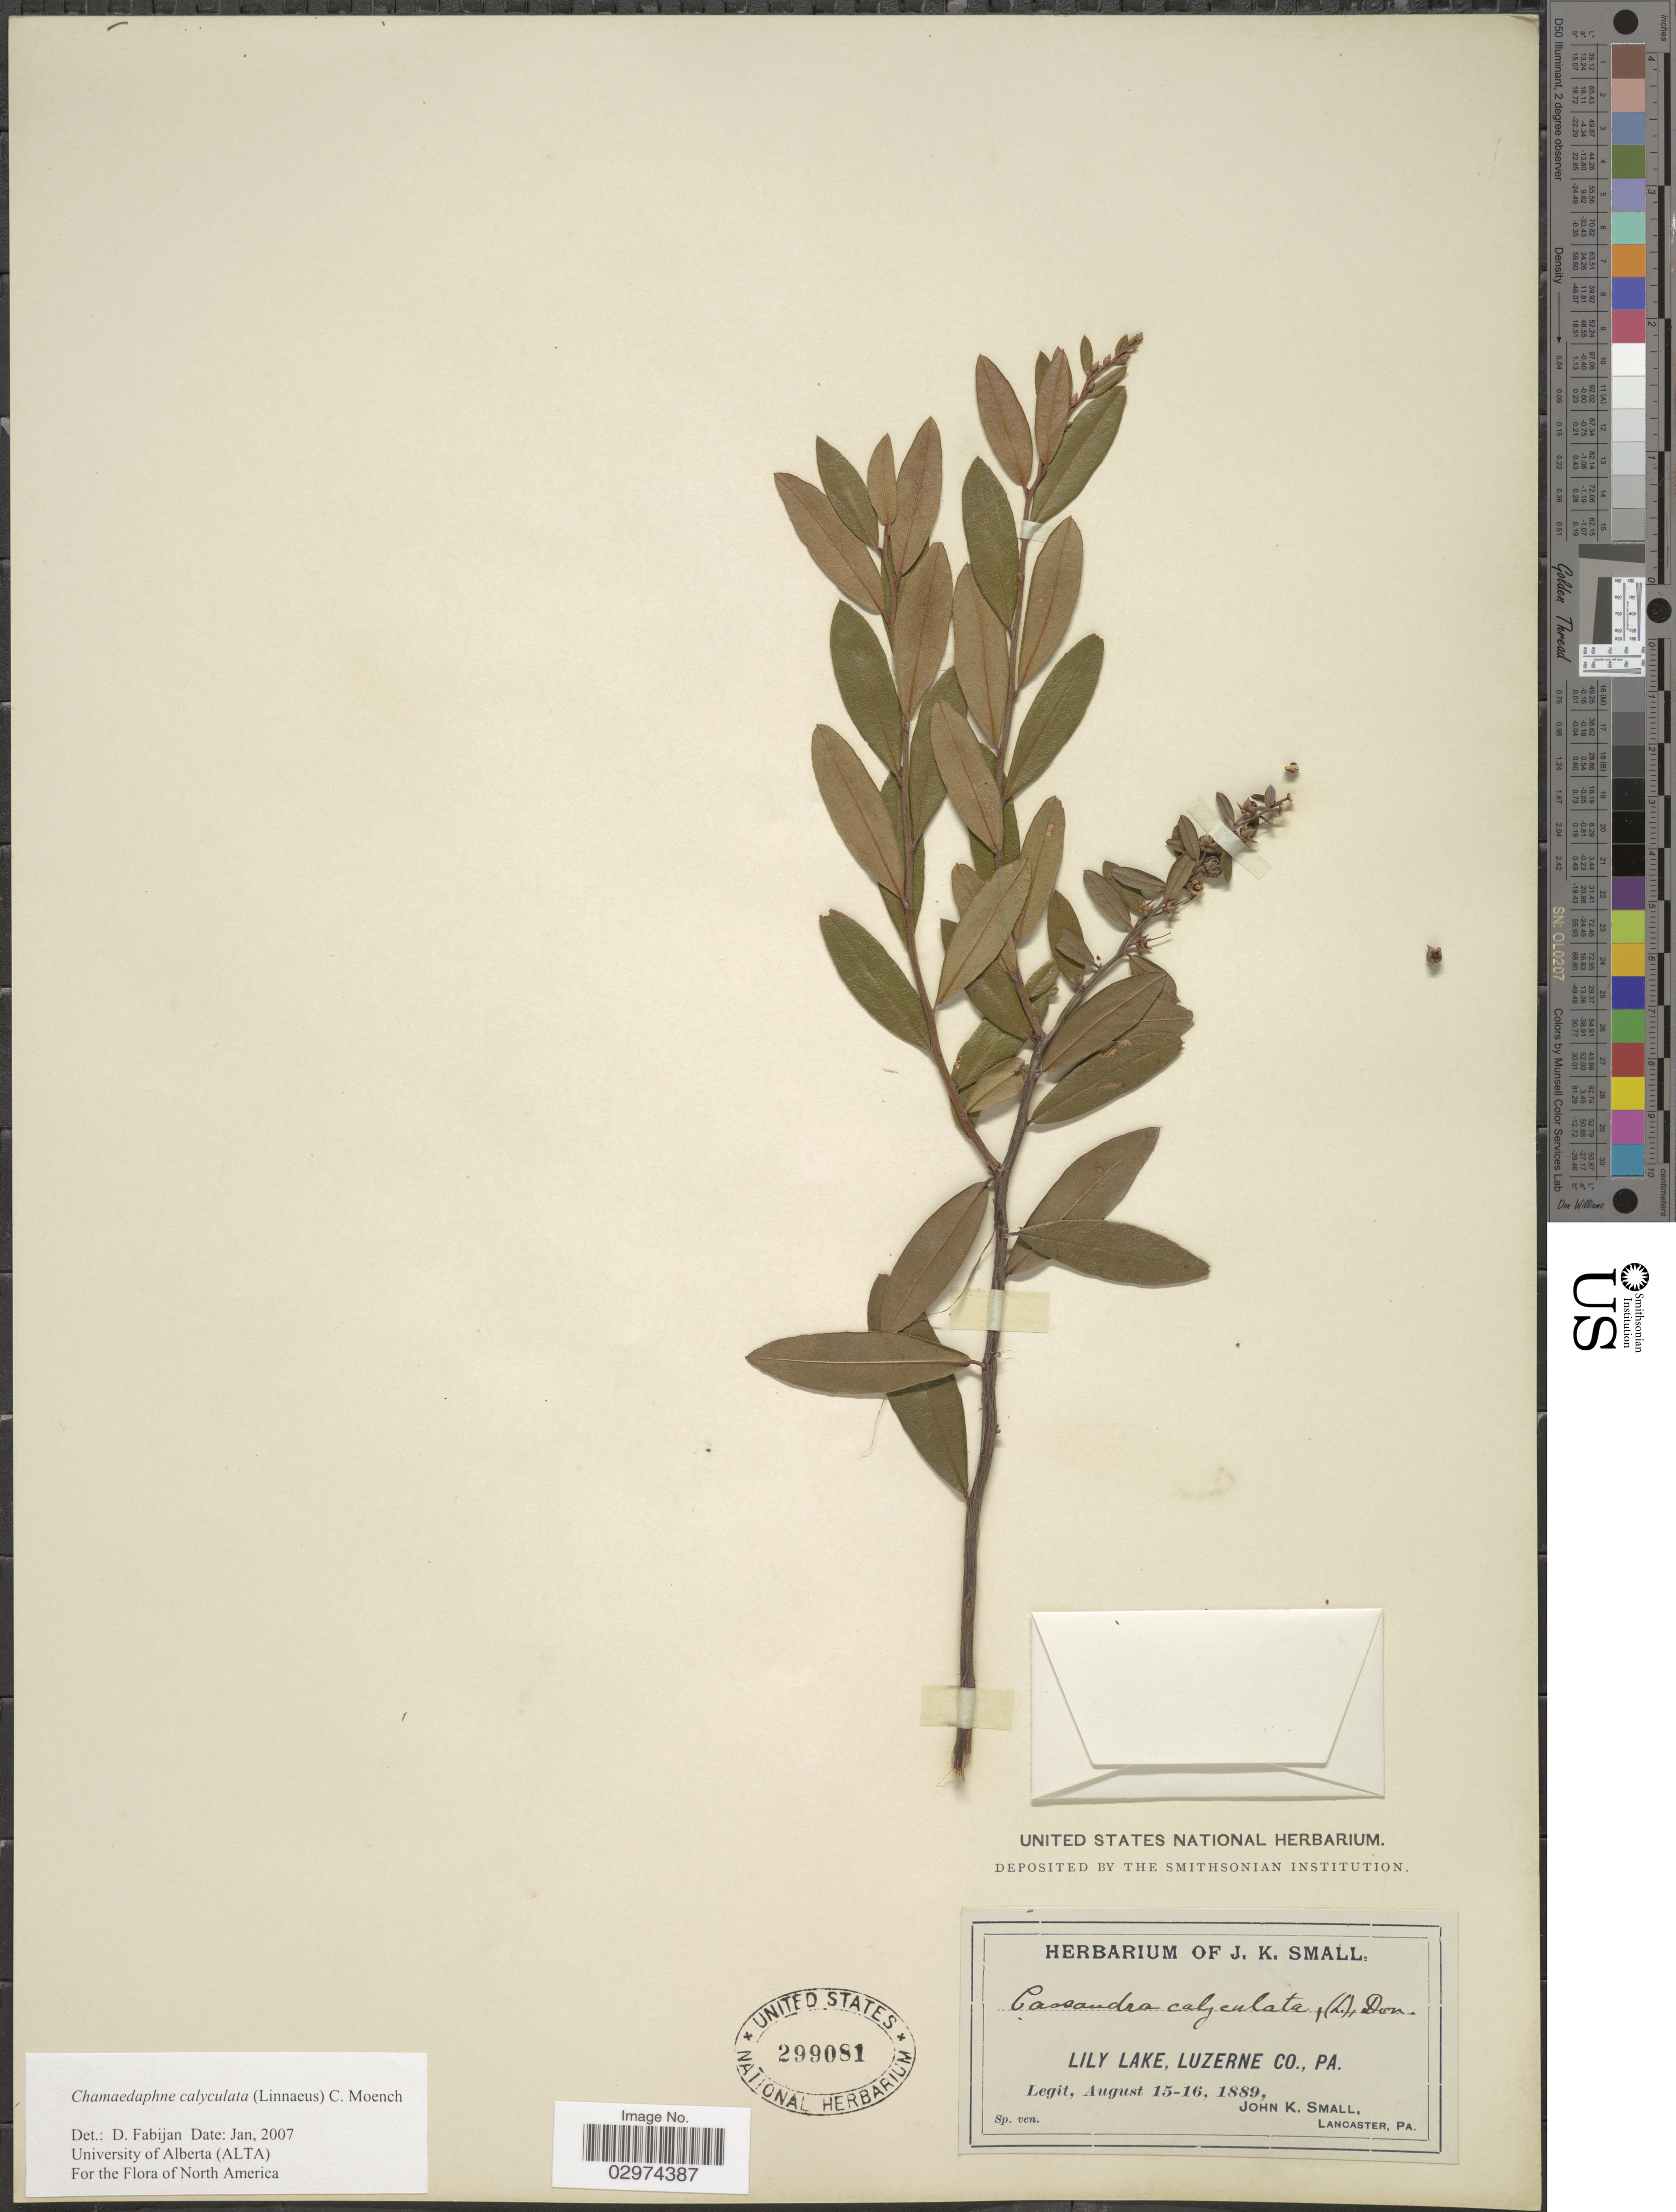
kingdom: Plantae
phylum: Tracheophyta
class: Magnoliopsida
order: Ericales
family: Ericaceae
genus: Chamaedaphne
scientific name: Chamaedaphne calyculata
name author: (L.) Moench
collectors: J. K. Small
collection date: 1889-08-15/1889-08-16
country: United States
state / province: Pennsylvania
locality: Lily Lake, Luzerne Co., Pa.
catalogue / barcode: US 299081